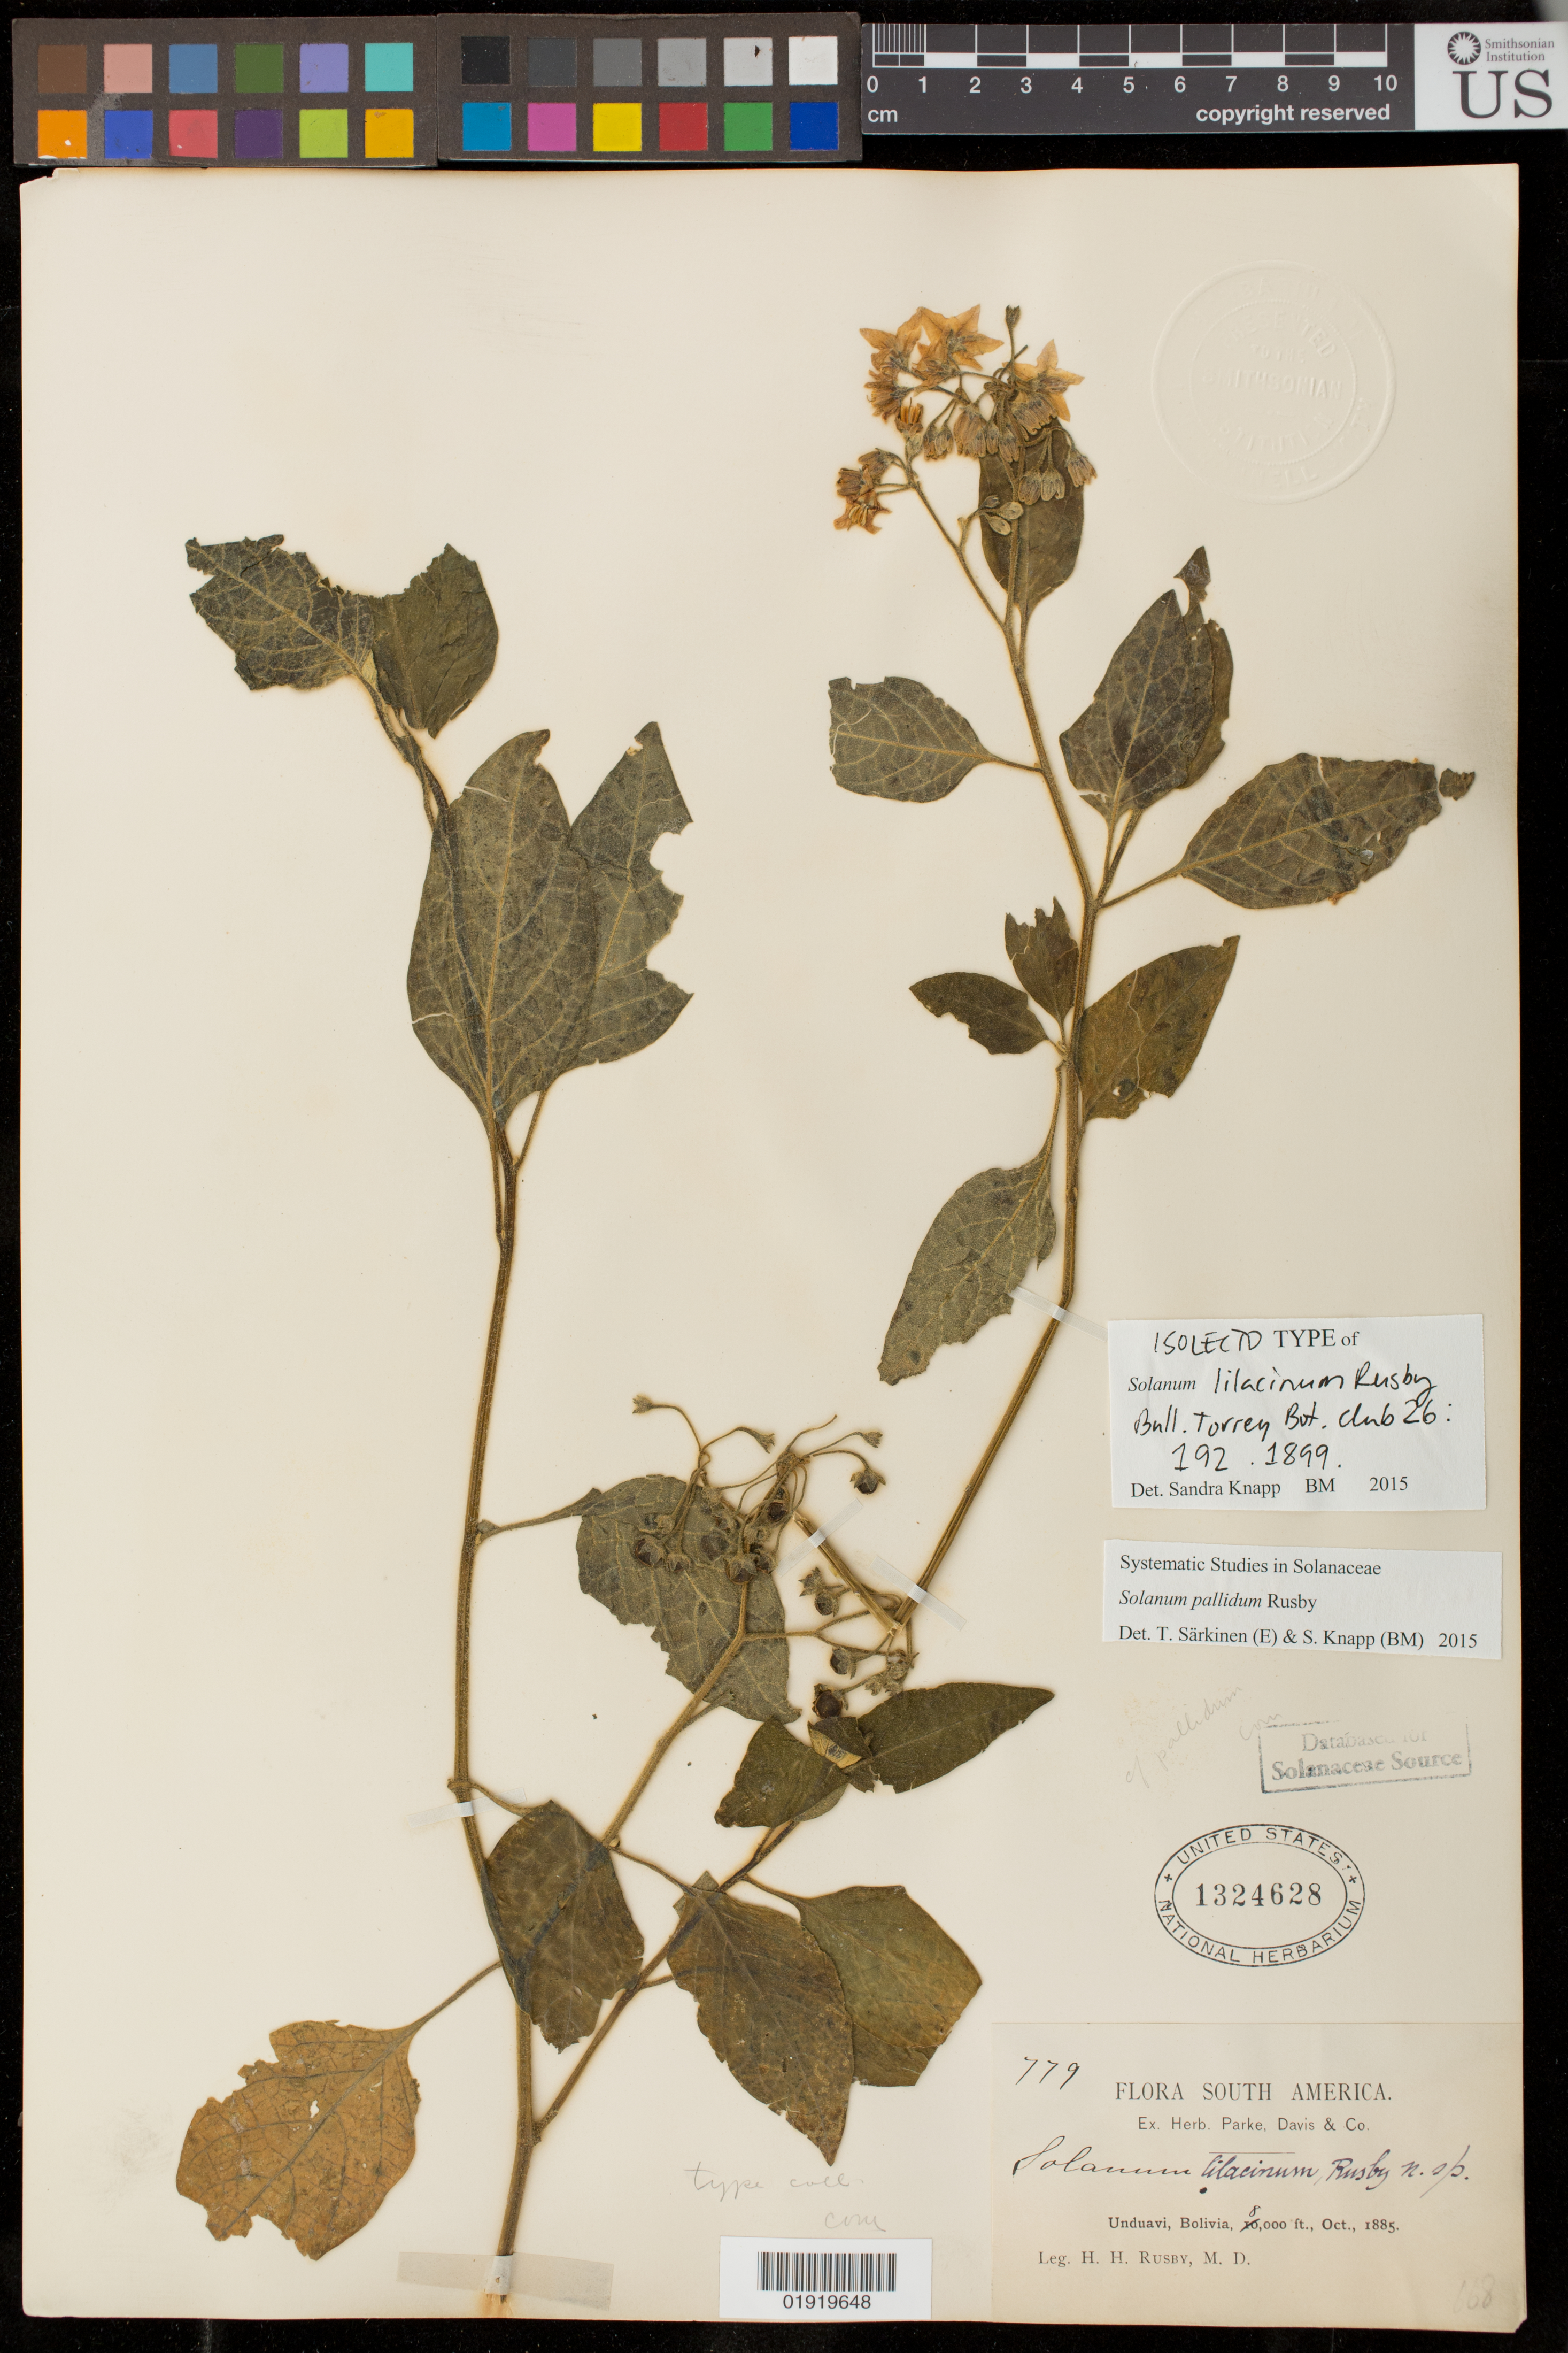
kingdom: Plantae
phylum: Tracheophyta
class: Magnoliopsida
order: Solanales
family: Solanaceae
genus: Solanum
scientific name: Solanum lilacinum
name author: Rusby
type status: Type Collection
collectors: H. H. Rusby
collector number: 779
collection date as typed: Oct., 1885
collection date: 1885-10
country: Bolivia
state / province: La Paz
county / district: Nor Yungas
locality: Unduavi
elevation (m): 2438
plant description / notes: Annotated by S. Knapp (2015) as "isolectotype" [ined.? publication not found]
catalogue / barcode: US 1324628